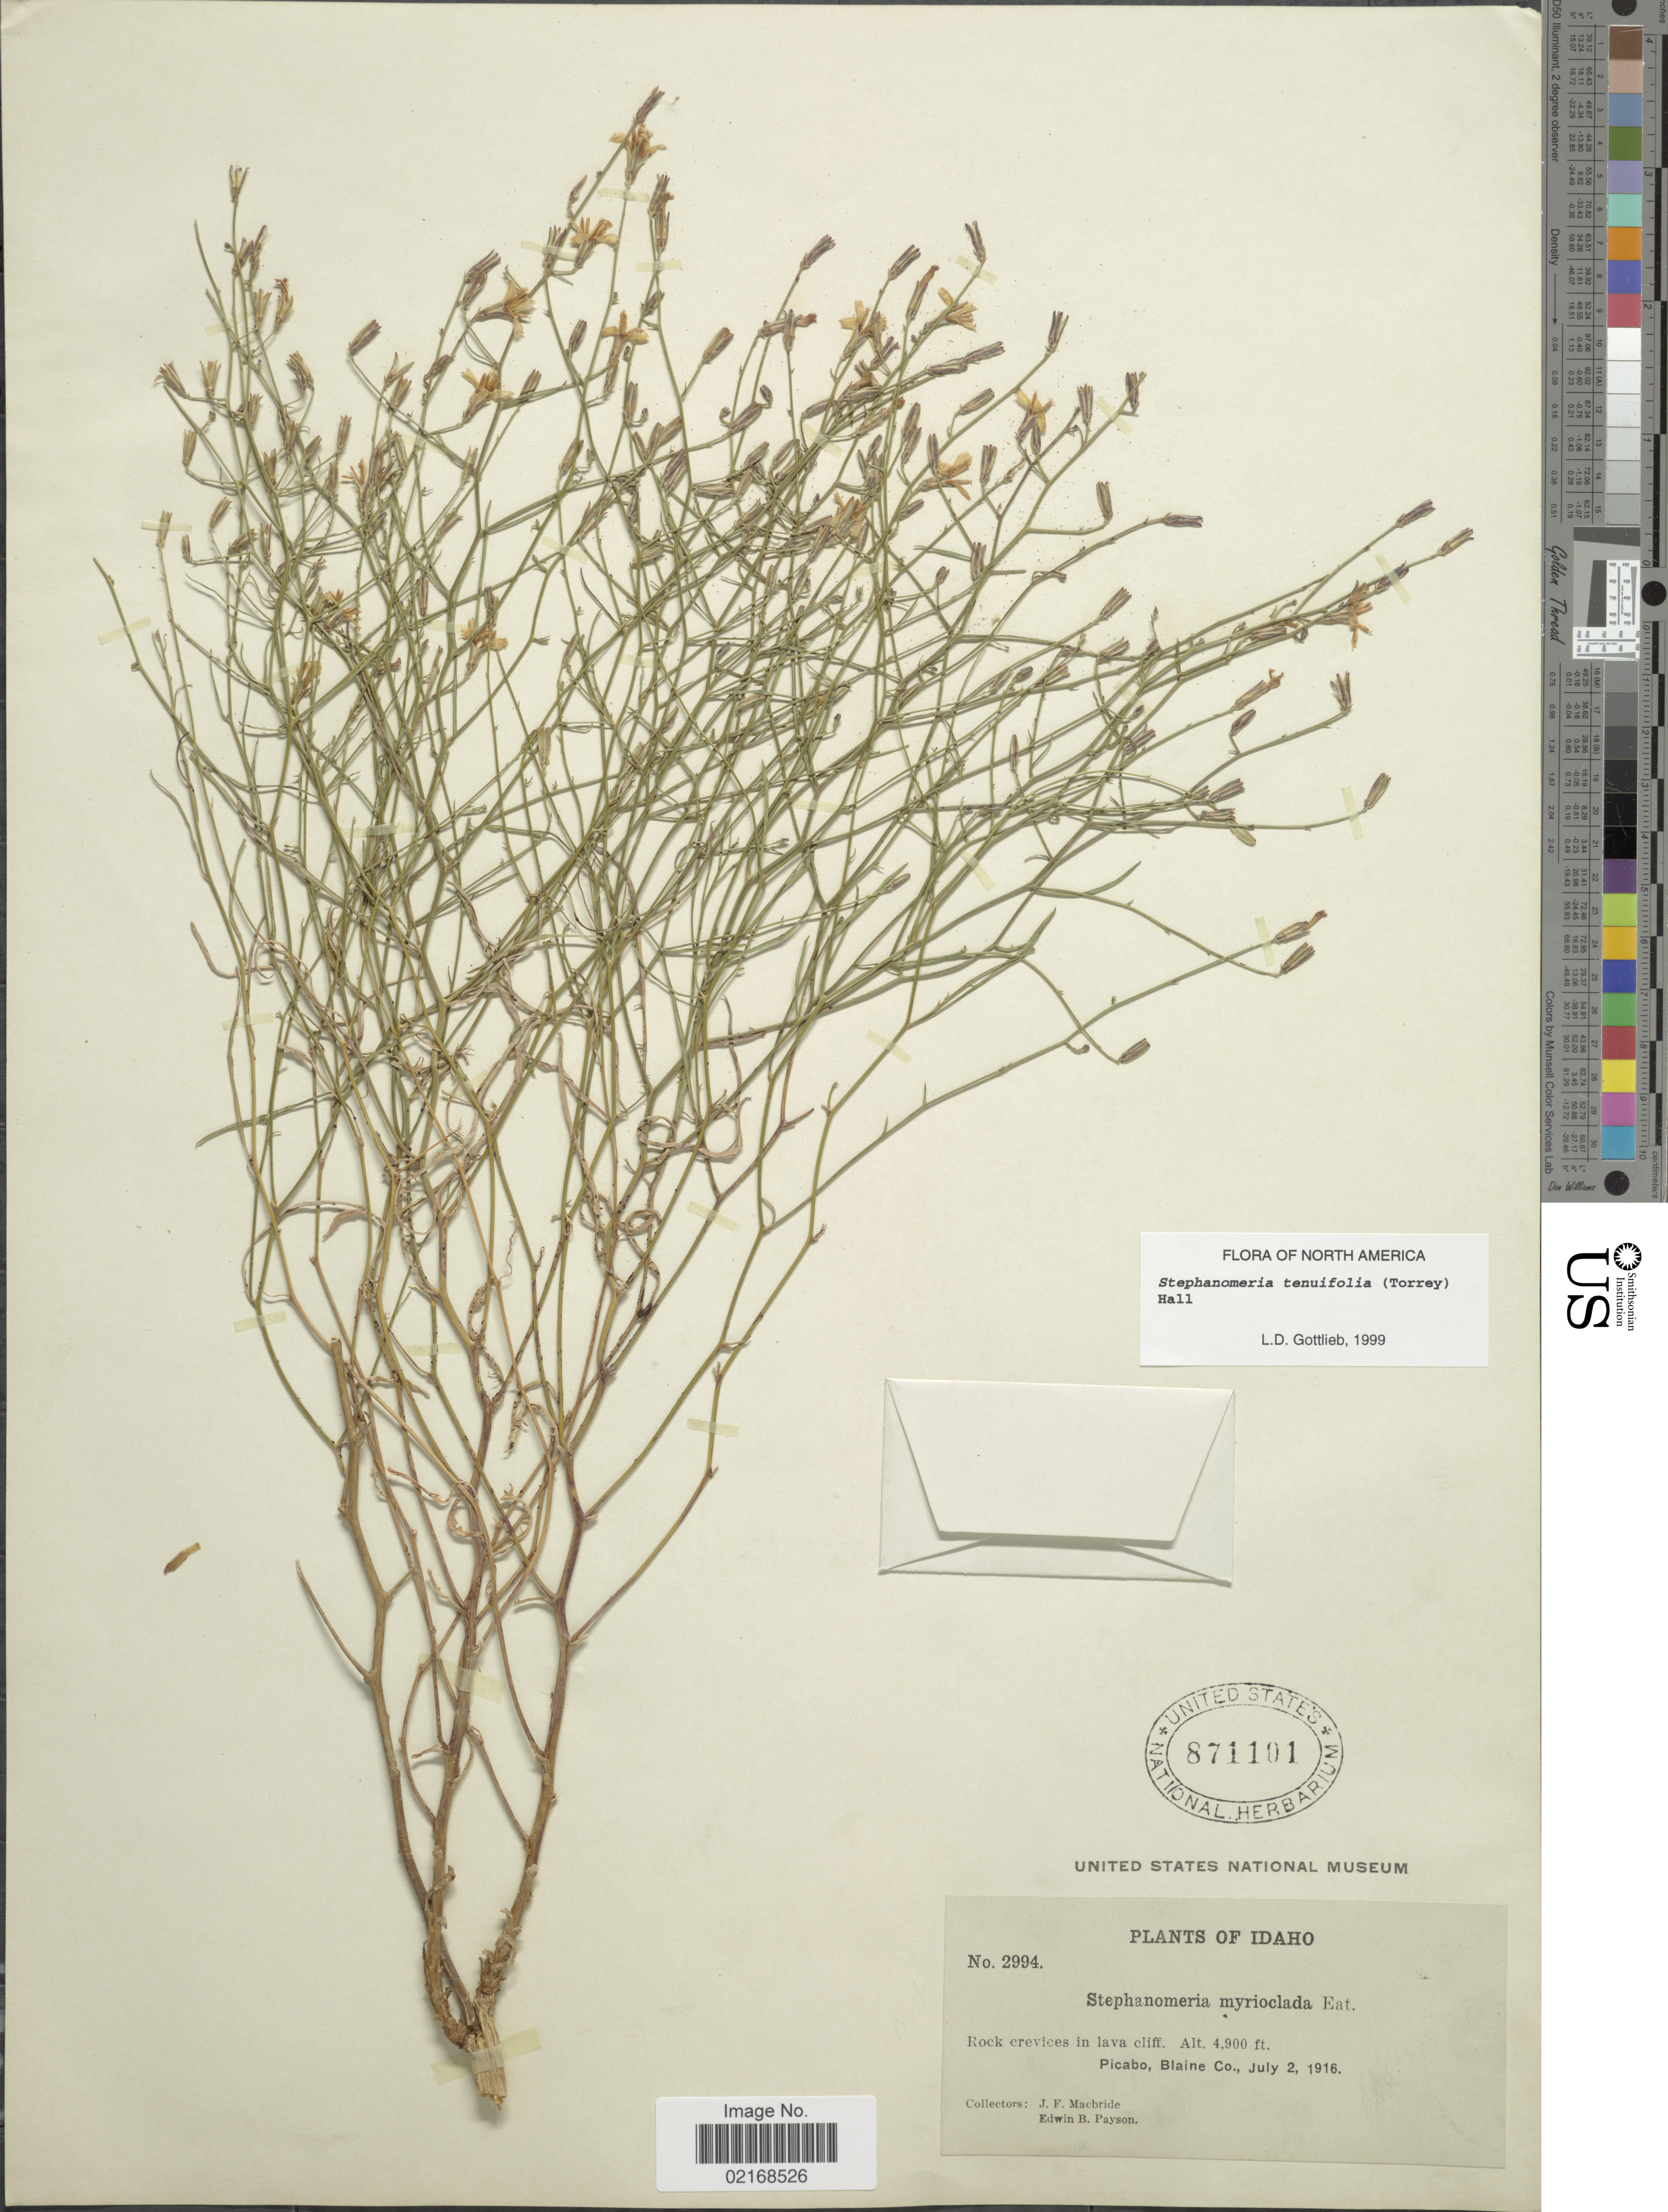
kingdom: Plantae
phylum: Tracheophyta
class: Magnoliopsida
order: Asterales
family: Asteraceae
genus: Stephanomeria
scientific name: Stephanomeria tenuifolia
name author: (Torr.) H.M. Hall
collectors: J. F. Macbride & E. B. Payson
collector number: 2994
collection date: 1916-07-02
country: United States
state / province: Idaho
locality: Picabo, Blaine Co.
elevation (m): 1494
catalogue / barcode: US 871101